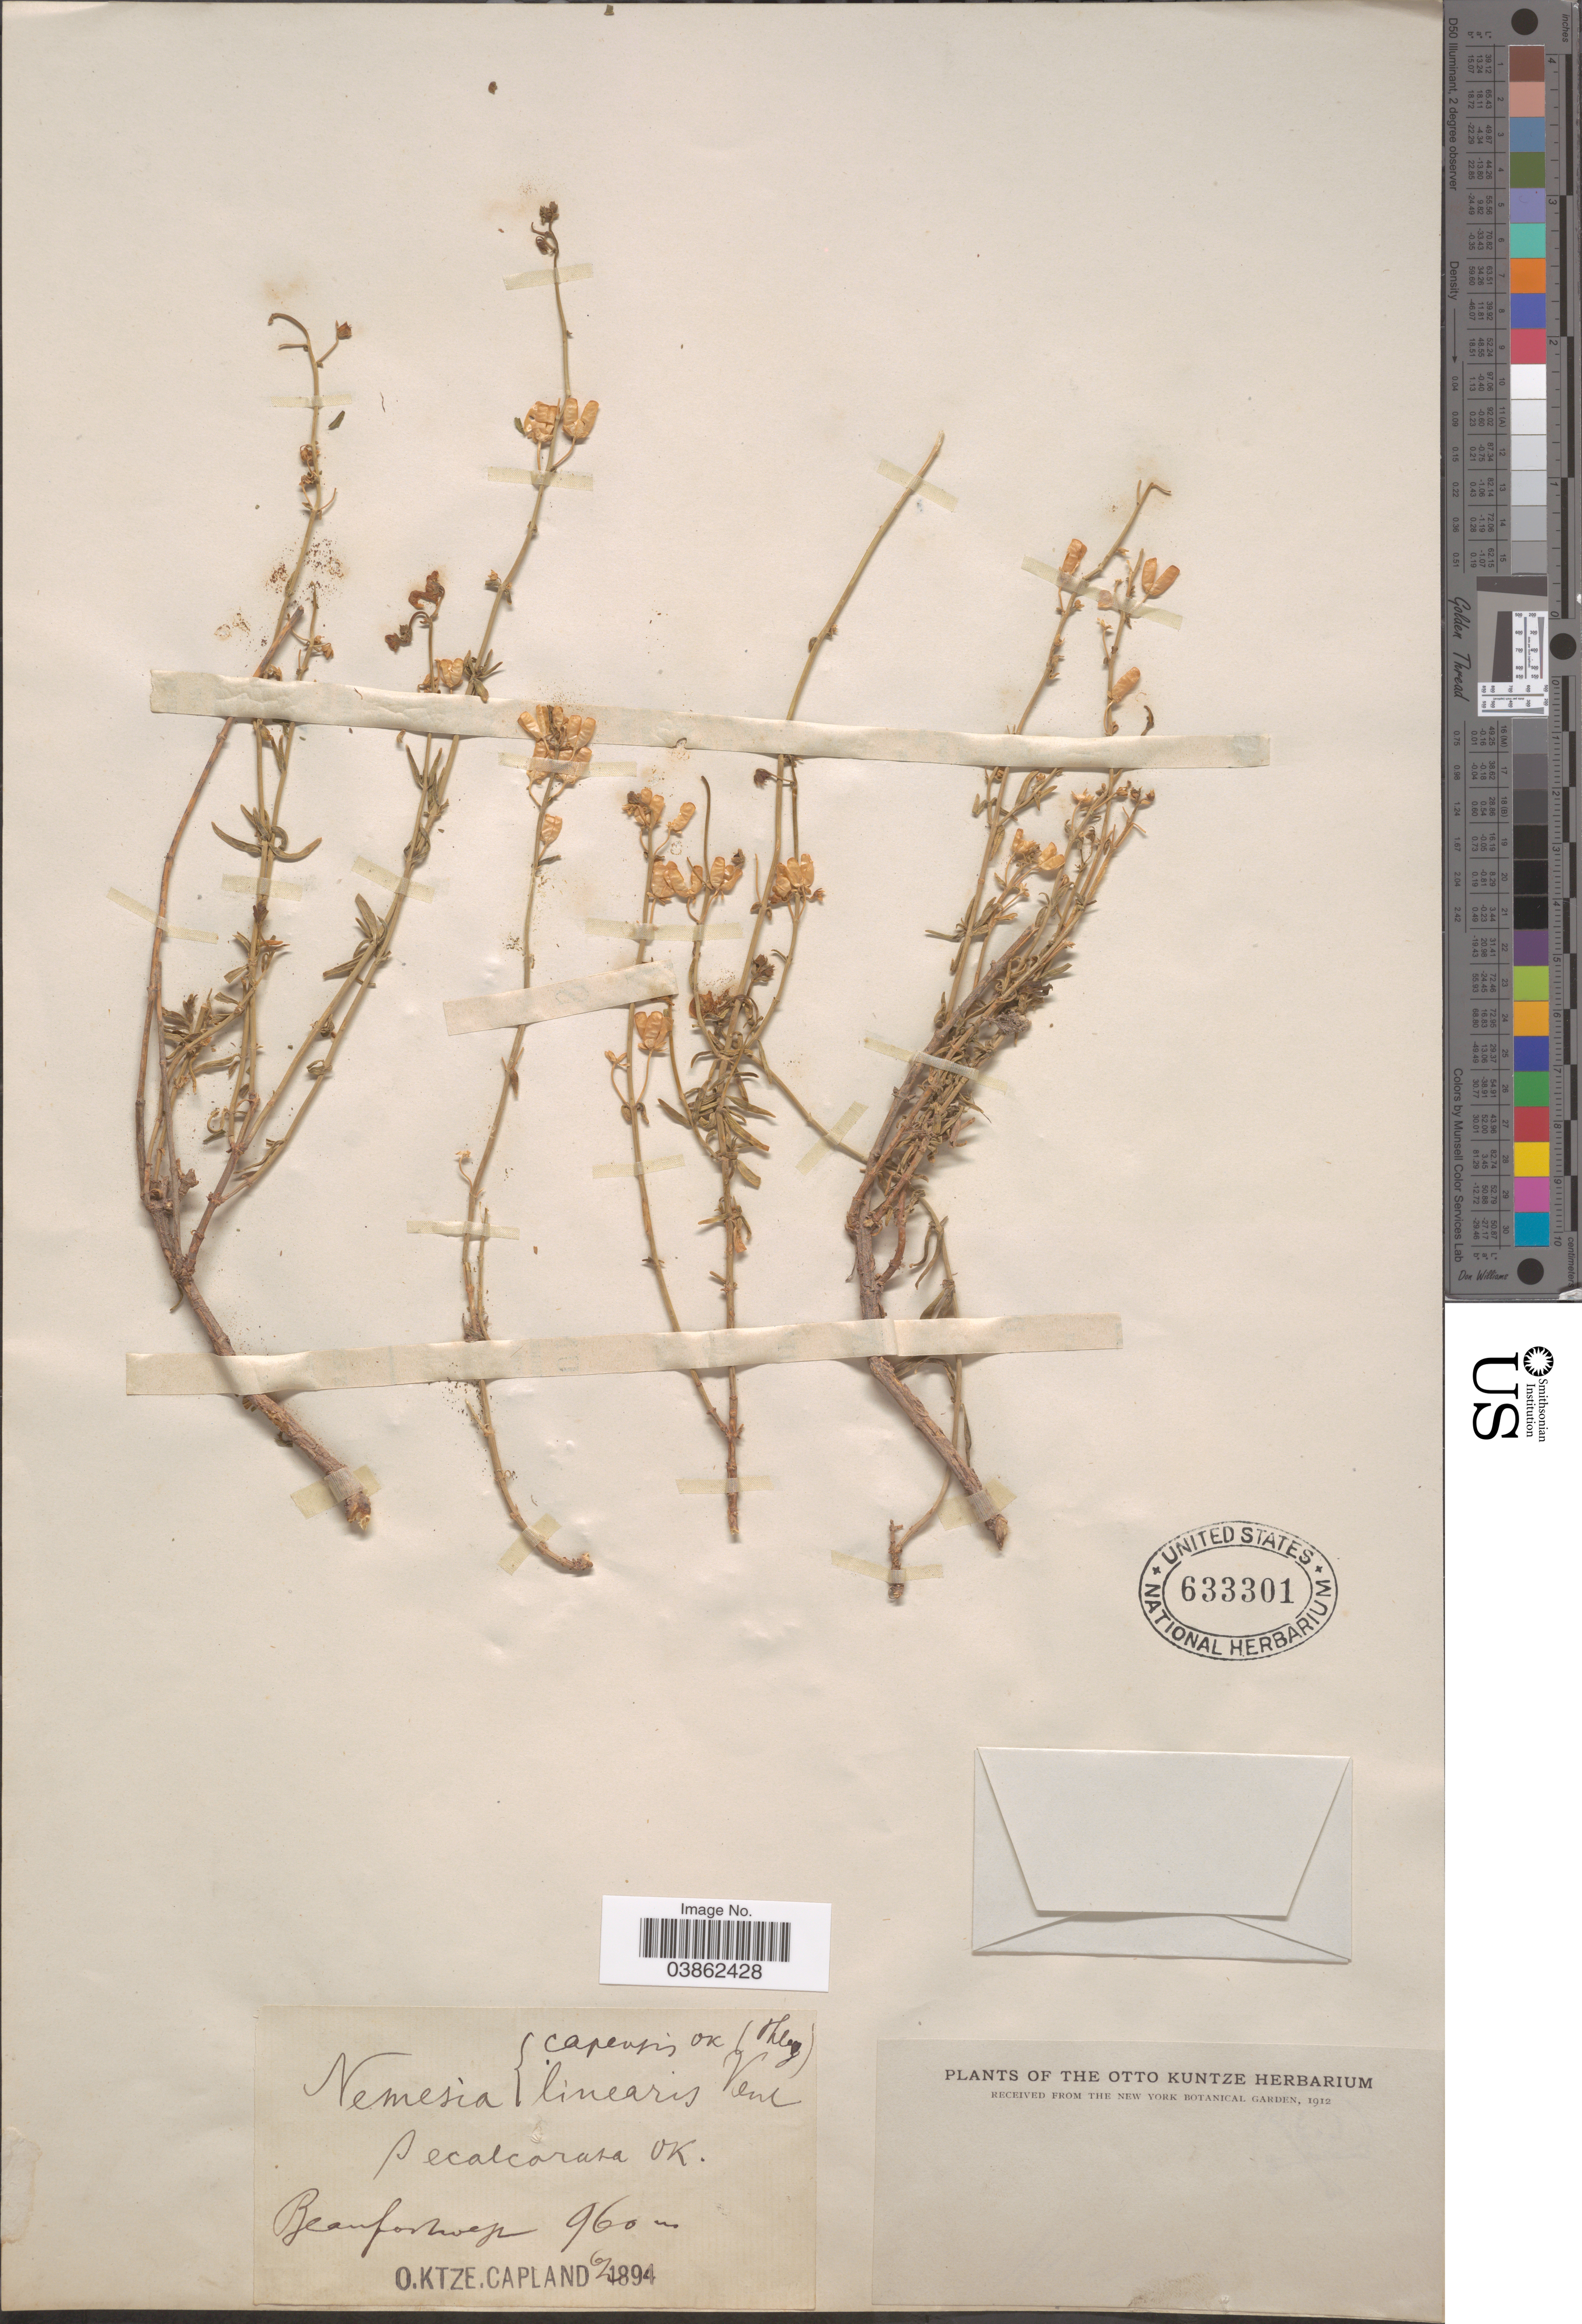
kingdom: Plantae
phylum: Tracheophyta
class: Magnoliopsida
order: Lamiales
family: Scrophulariaceae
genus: Nemesia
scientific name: Nemesia capensis var. ecalcarata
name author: Kuntze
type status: Possible Type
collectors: C.E.O. Kuntze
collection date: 1894-02-06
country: South Africa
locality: Beaufortwest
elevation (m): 960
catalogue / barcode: US 633301